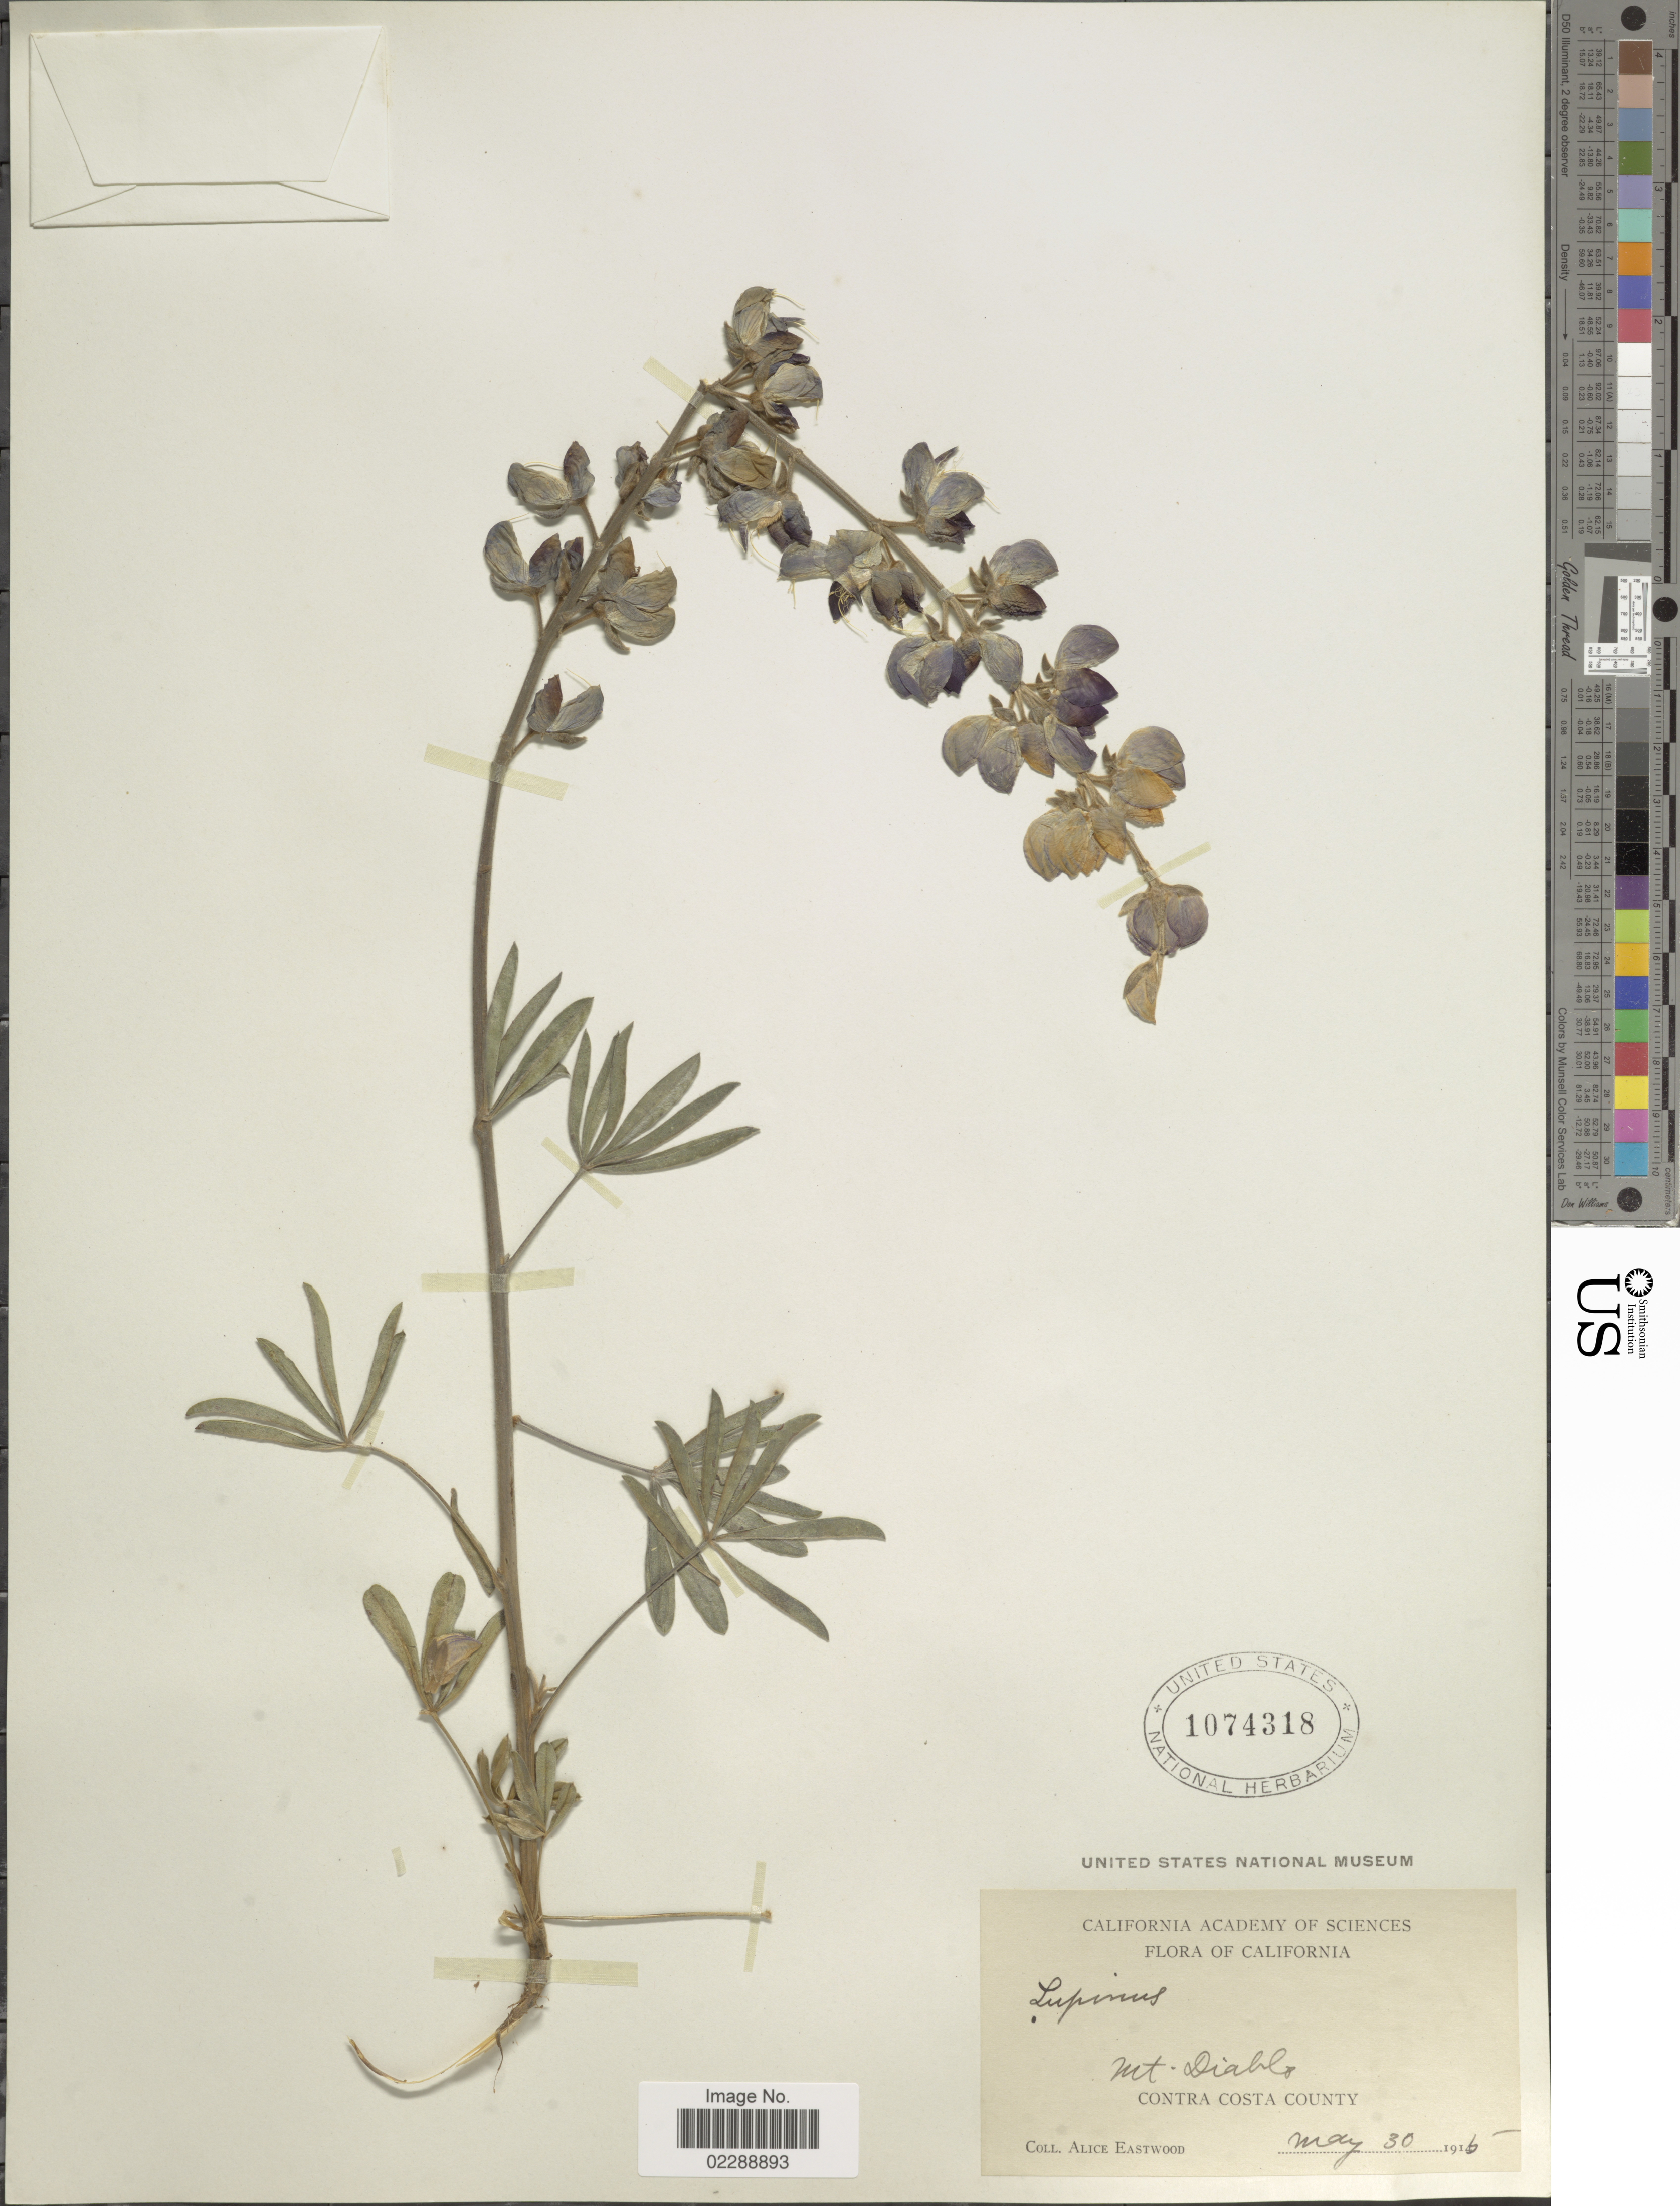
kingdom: Plantae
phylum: Tracheophyta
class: Magnoliopsida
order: Fabales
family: Fabaceae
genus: Lupinus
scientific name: Lupinus sp.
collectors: A. Eastwood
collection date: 1916-05-30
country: United States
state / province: California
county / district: Contra Costa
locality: Mt. iablo, Contra Costa County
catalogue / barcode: US 1074318